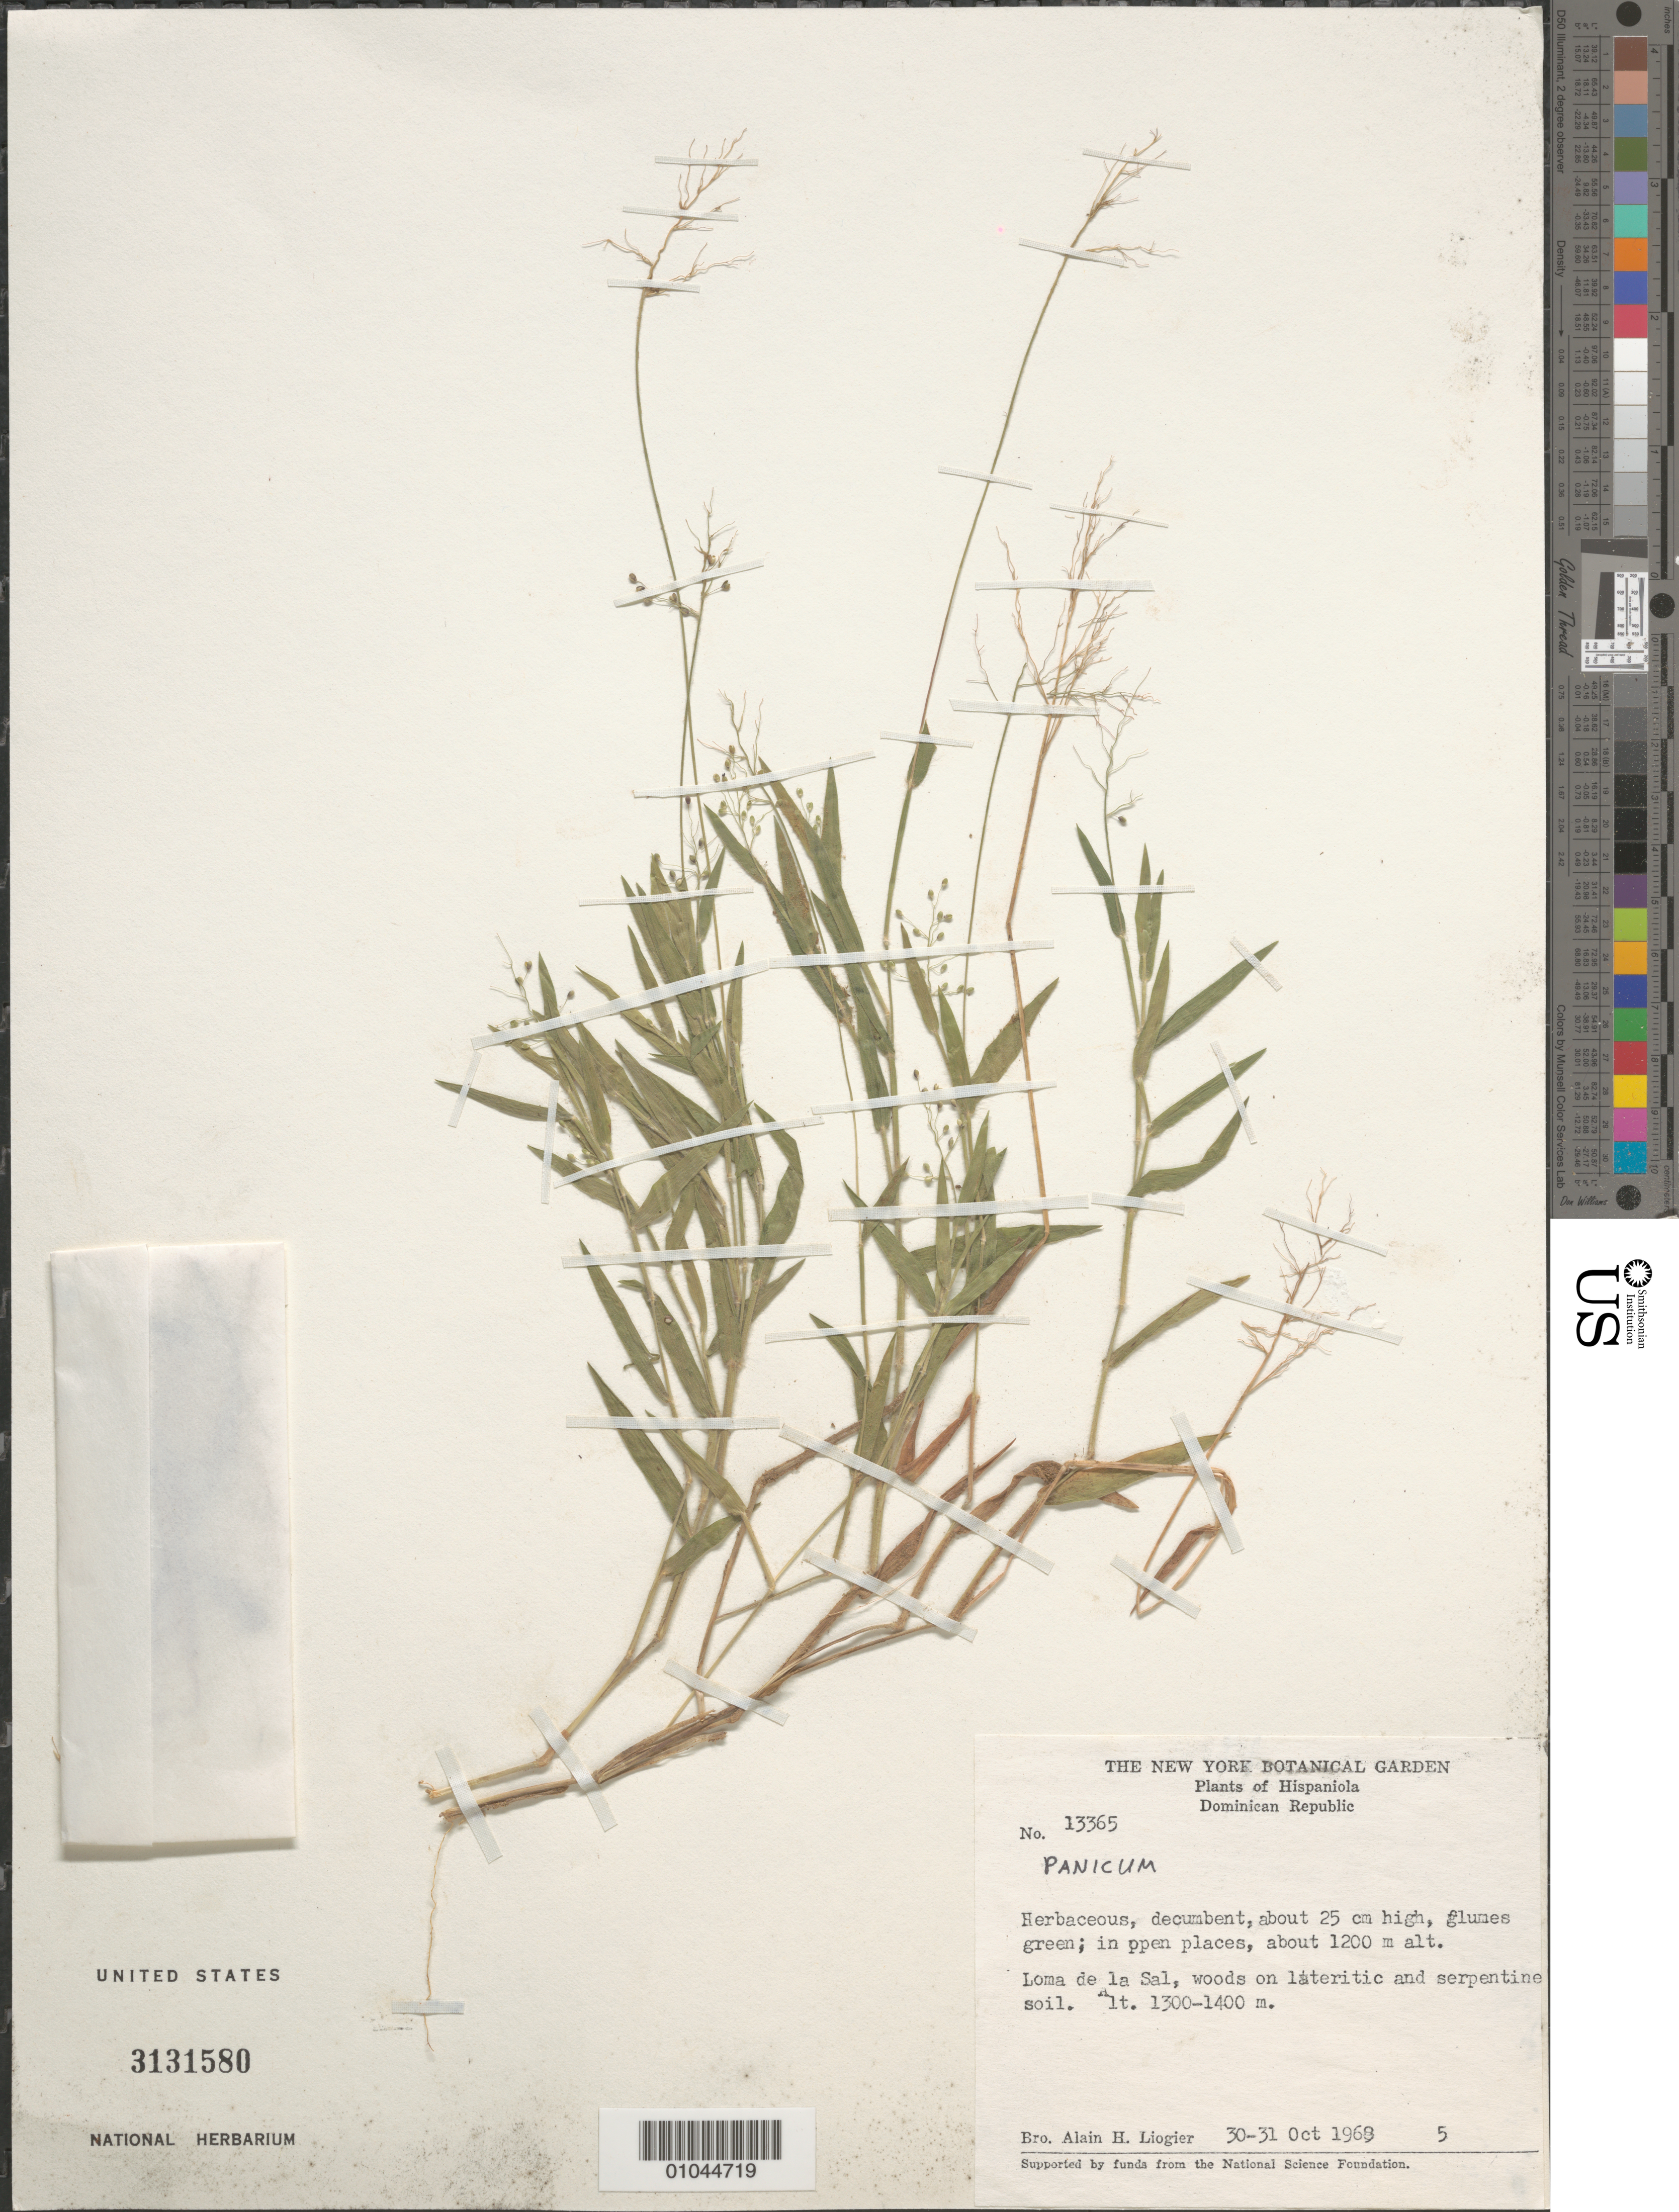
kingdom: Plantae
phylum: Tracheophyta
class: Liliopsida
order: Poales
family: Poaceae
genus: Panicum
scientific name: Panicum sp.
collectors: A. H. Liogier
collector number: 13365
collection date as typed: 30 Oct 1968 to 31 Oct 1968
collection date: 1968-10-30/1968-10-31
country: Dominican Republic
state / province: La Vega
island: Hispaniola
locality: Loma de la Sal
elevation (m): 1200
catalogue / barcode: US 3131580